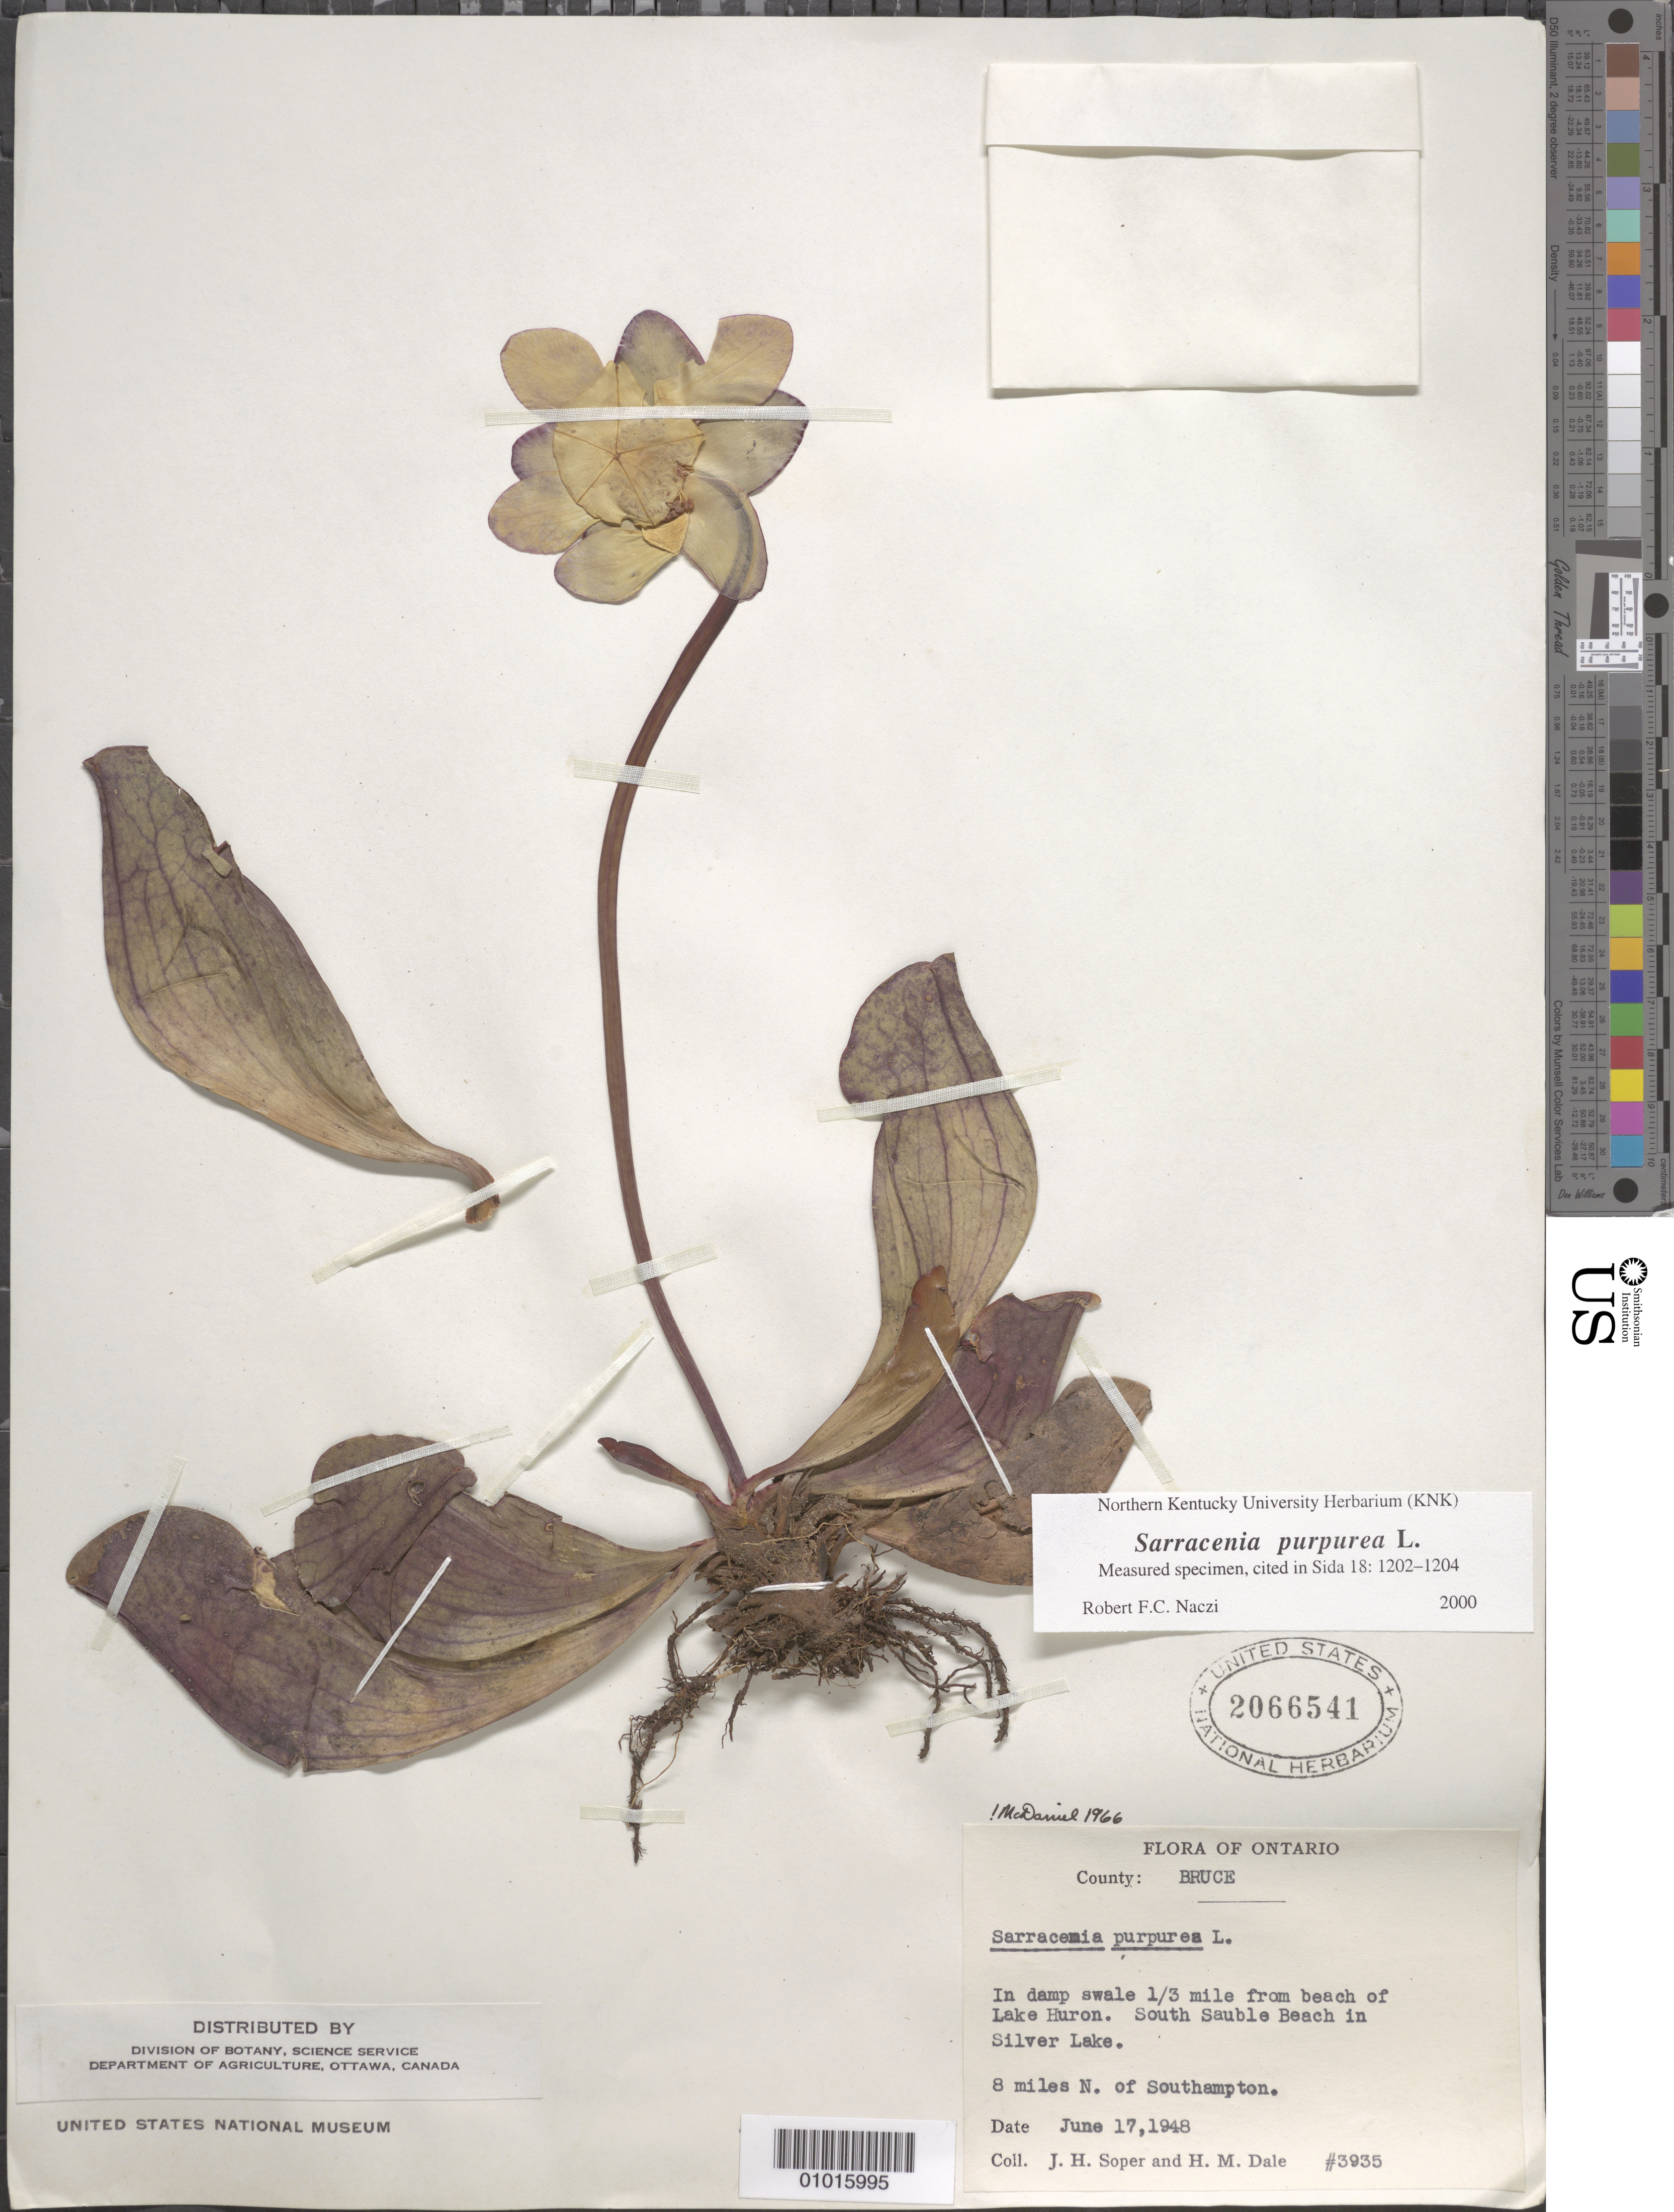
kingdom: Plantae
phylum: Tracheophyta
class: Magnoliopsida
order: Ericales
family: Sarraceniaceae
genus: Sarracenia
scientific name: Sarracenia purpurea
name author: L.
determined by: Naczi, R. F. C.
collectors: J. Soper & H. M. Dale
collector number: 3935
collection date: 1948-06-17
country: Canada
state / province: Ontario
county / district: Bruce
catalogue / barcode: US 2066541